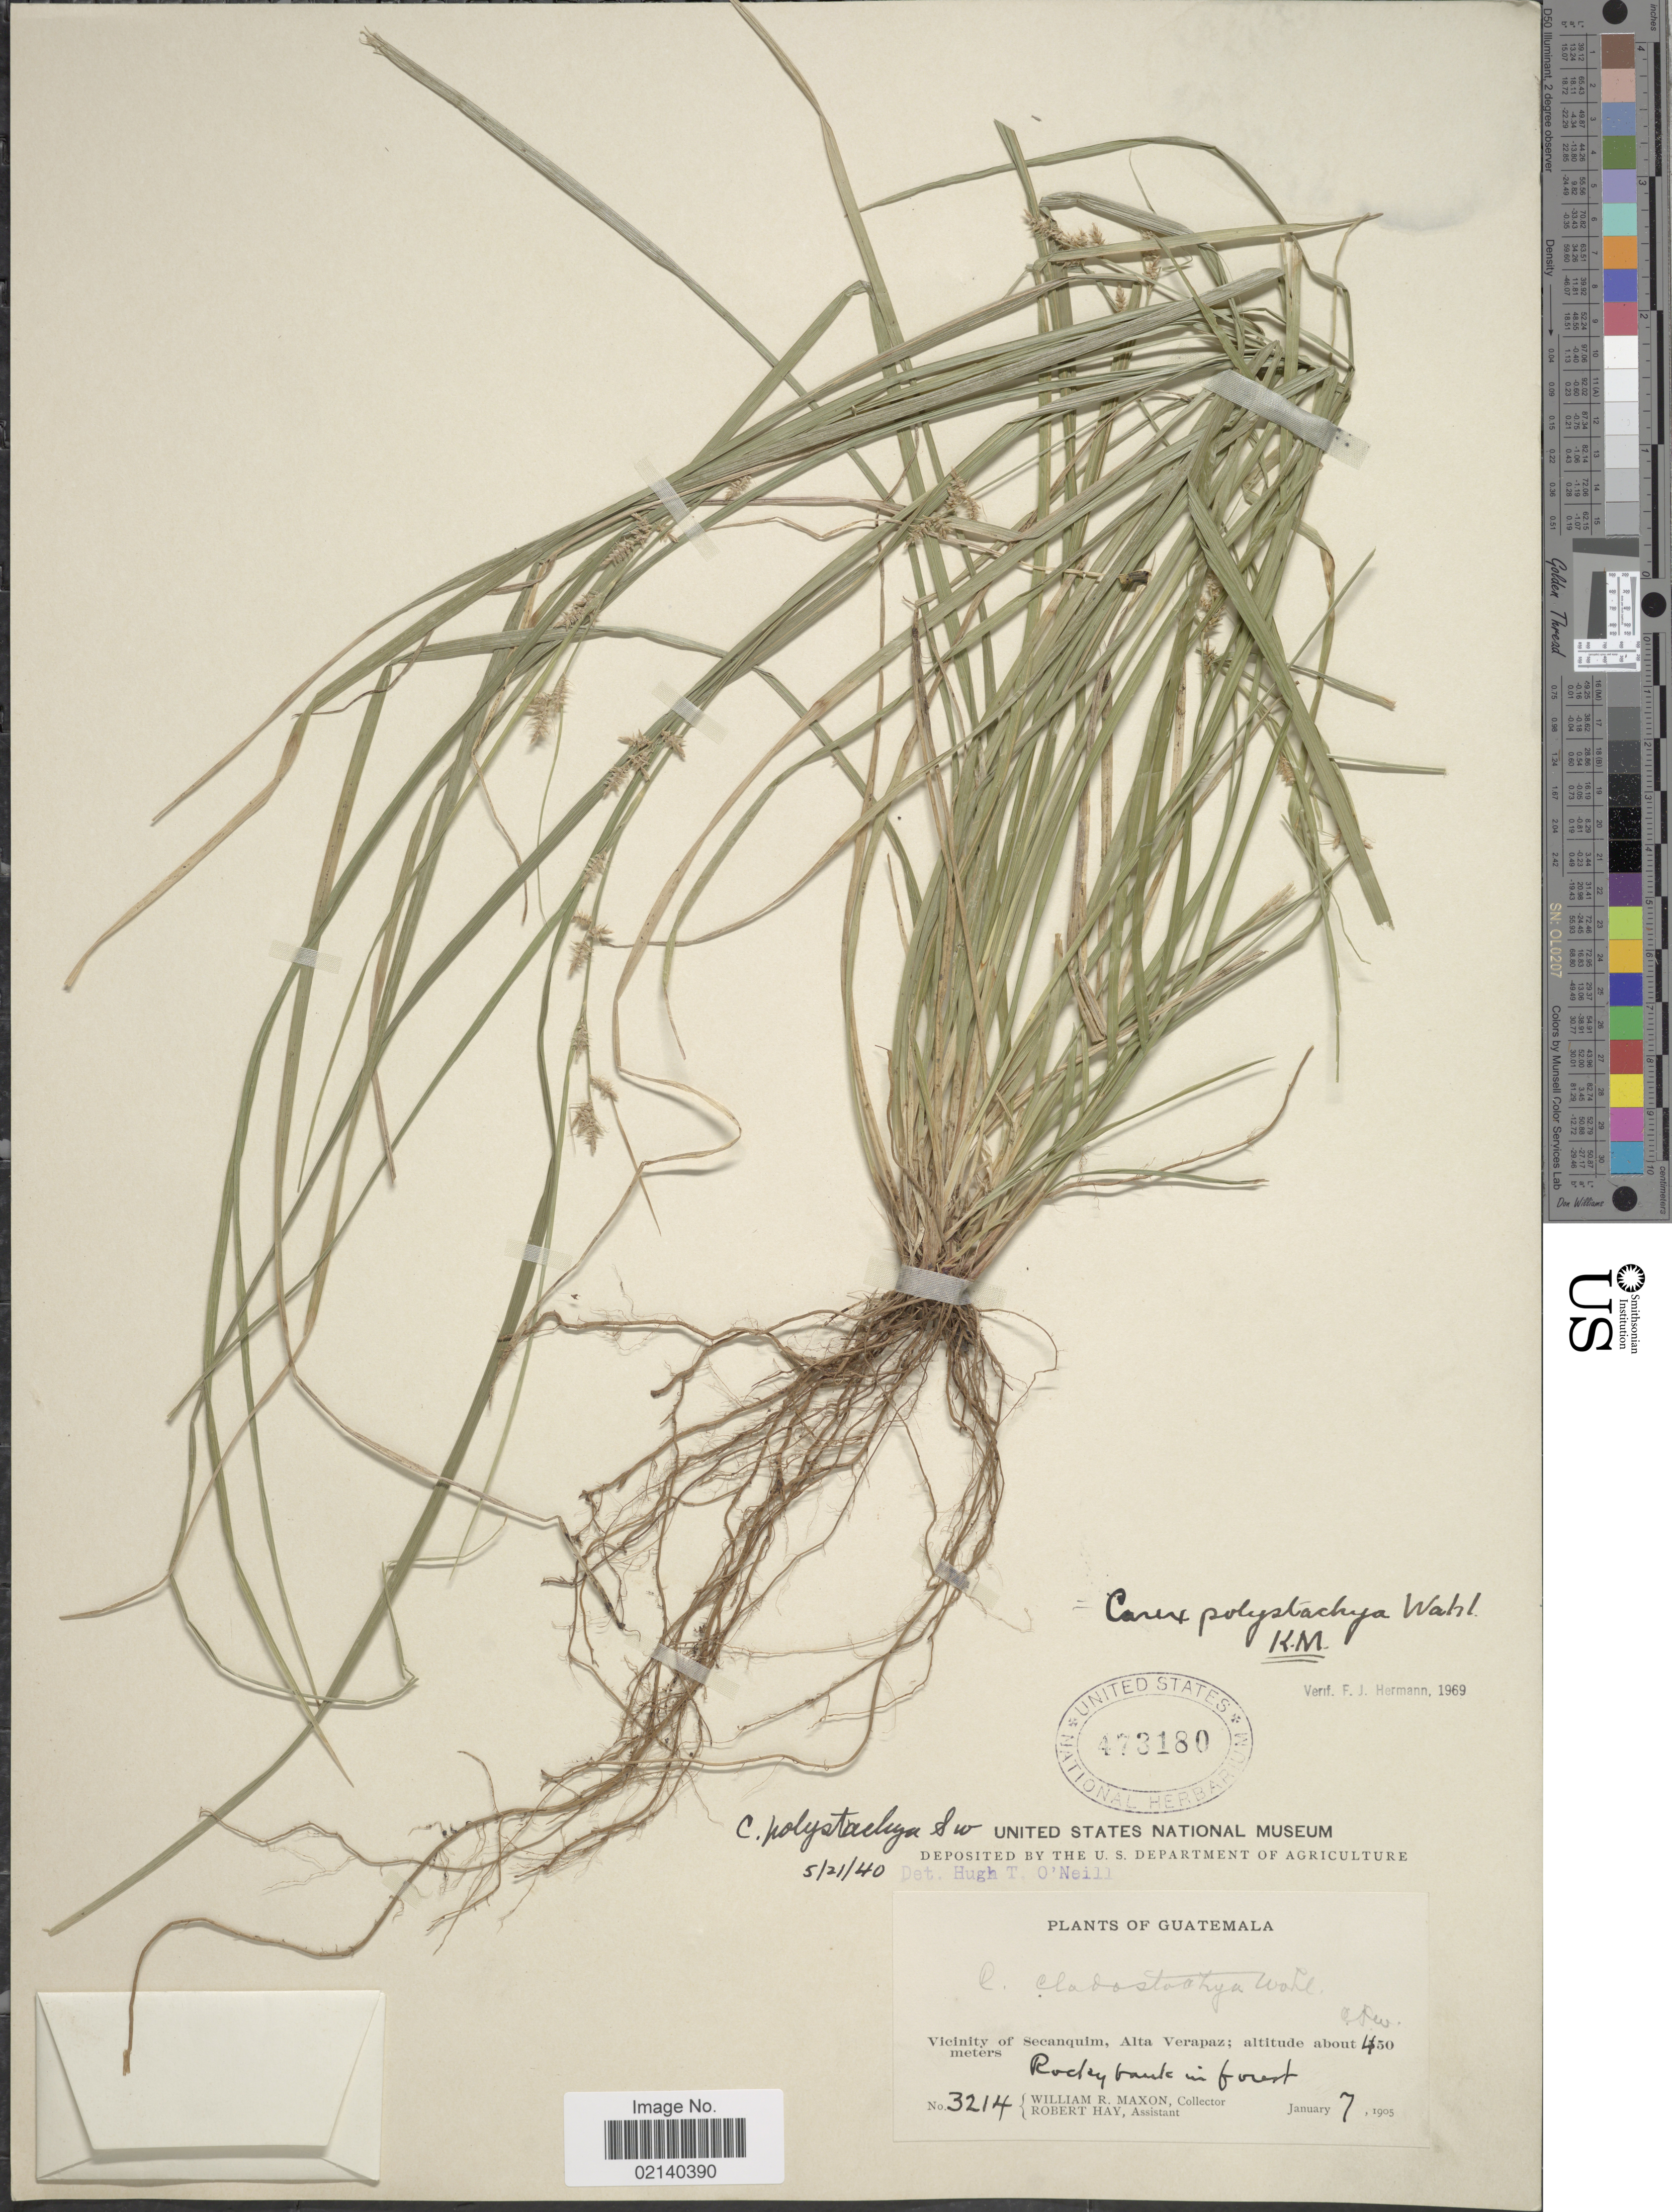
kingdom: Plantae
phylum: Tracheophyta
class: Liliopsida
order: Poales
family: Cyperaceae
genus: Carex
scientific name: Carex polystachya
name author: Sw. ex Wahlenb.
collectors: W. R. Maxon & R. Hay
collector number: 3214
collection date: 1905-01-07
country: Guatemala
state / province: Alta Verapaz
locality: Vicinity of Secanquim, rocky bank in forest.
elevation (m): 450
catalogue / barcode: US 473180